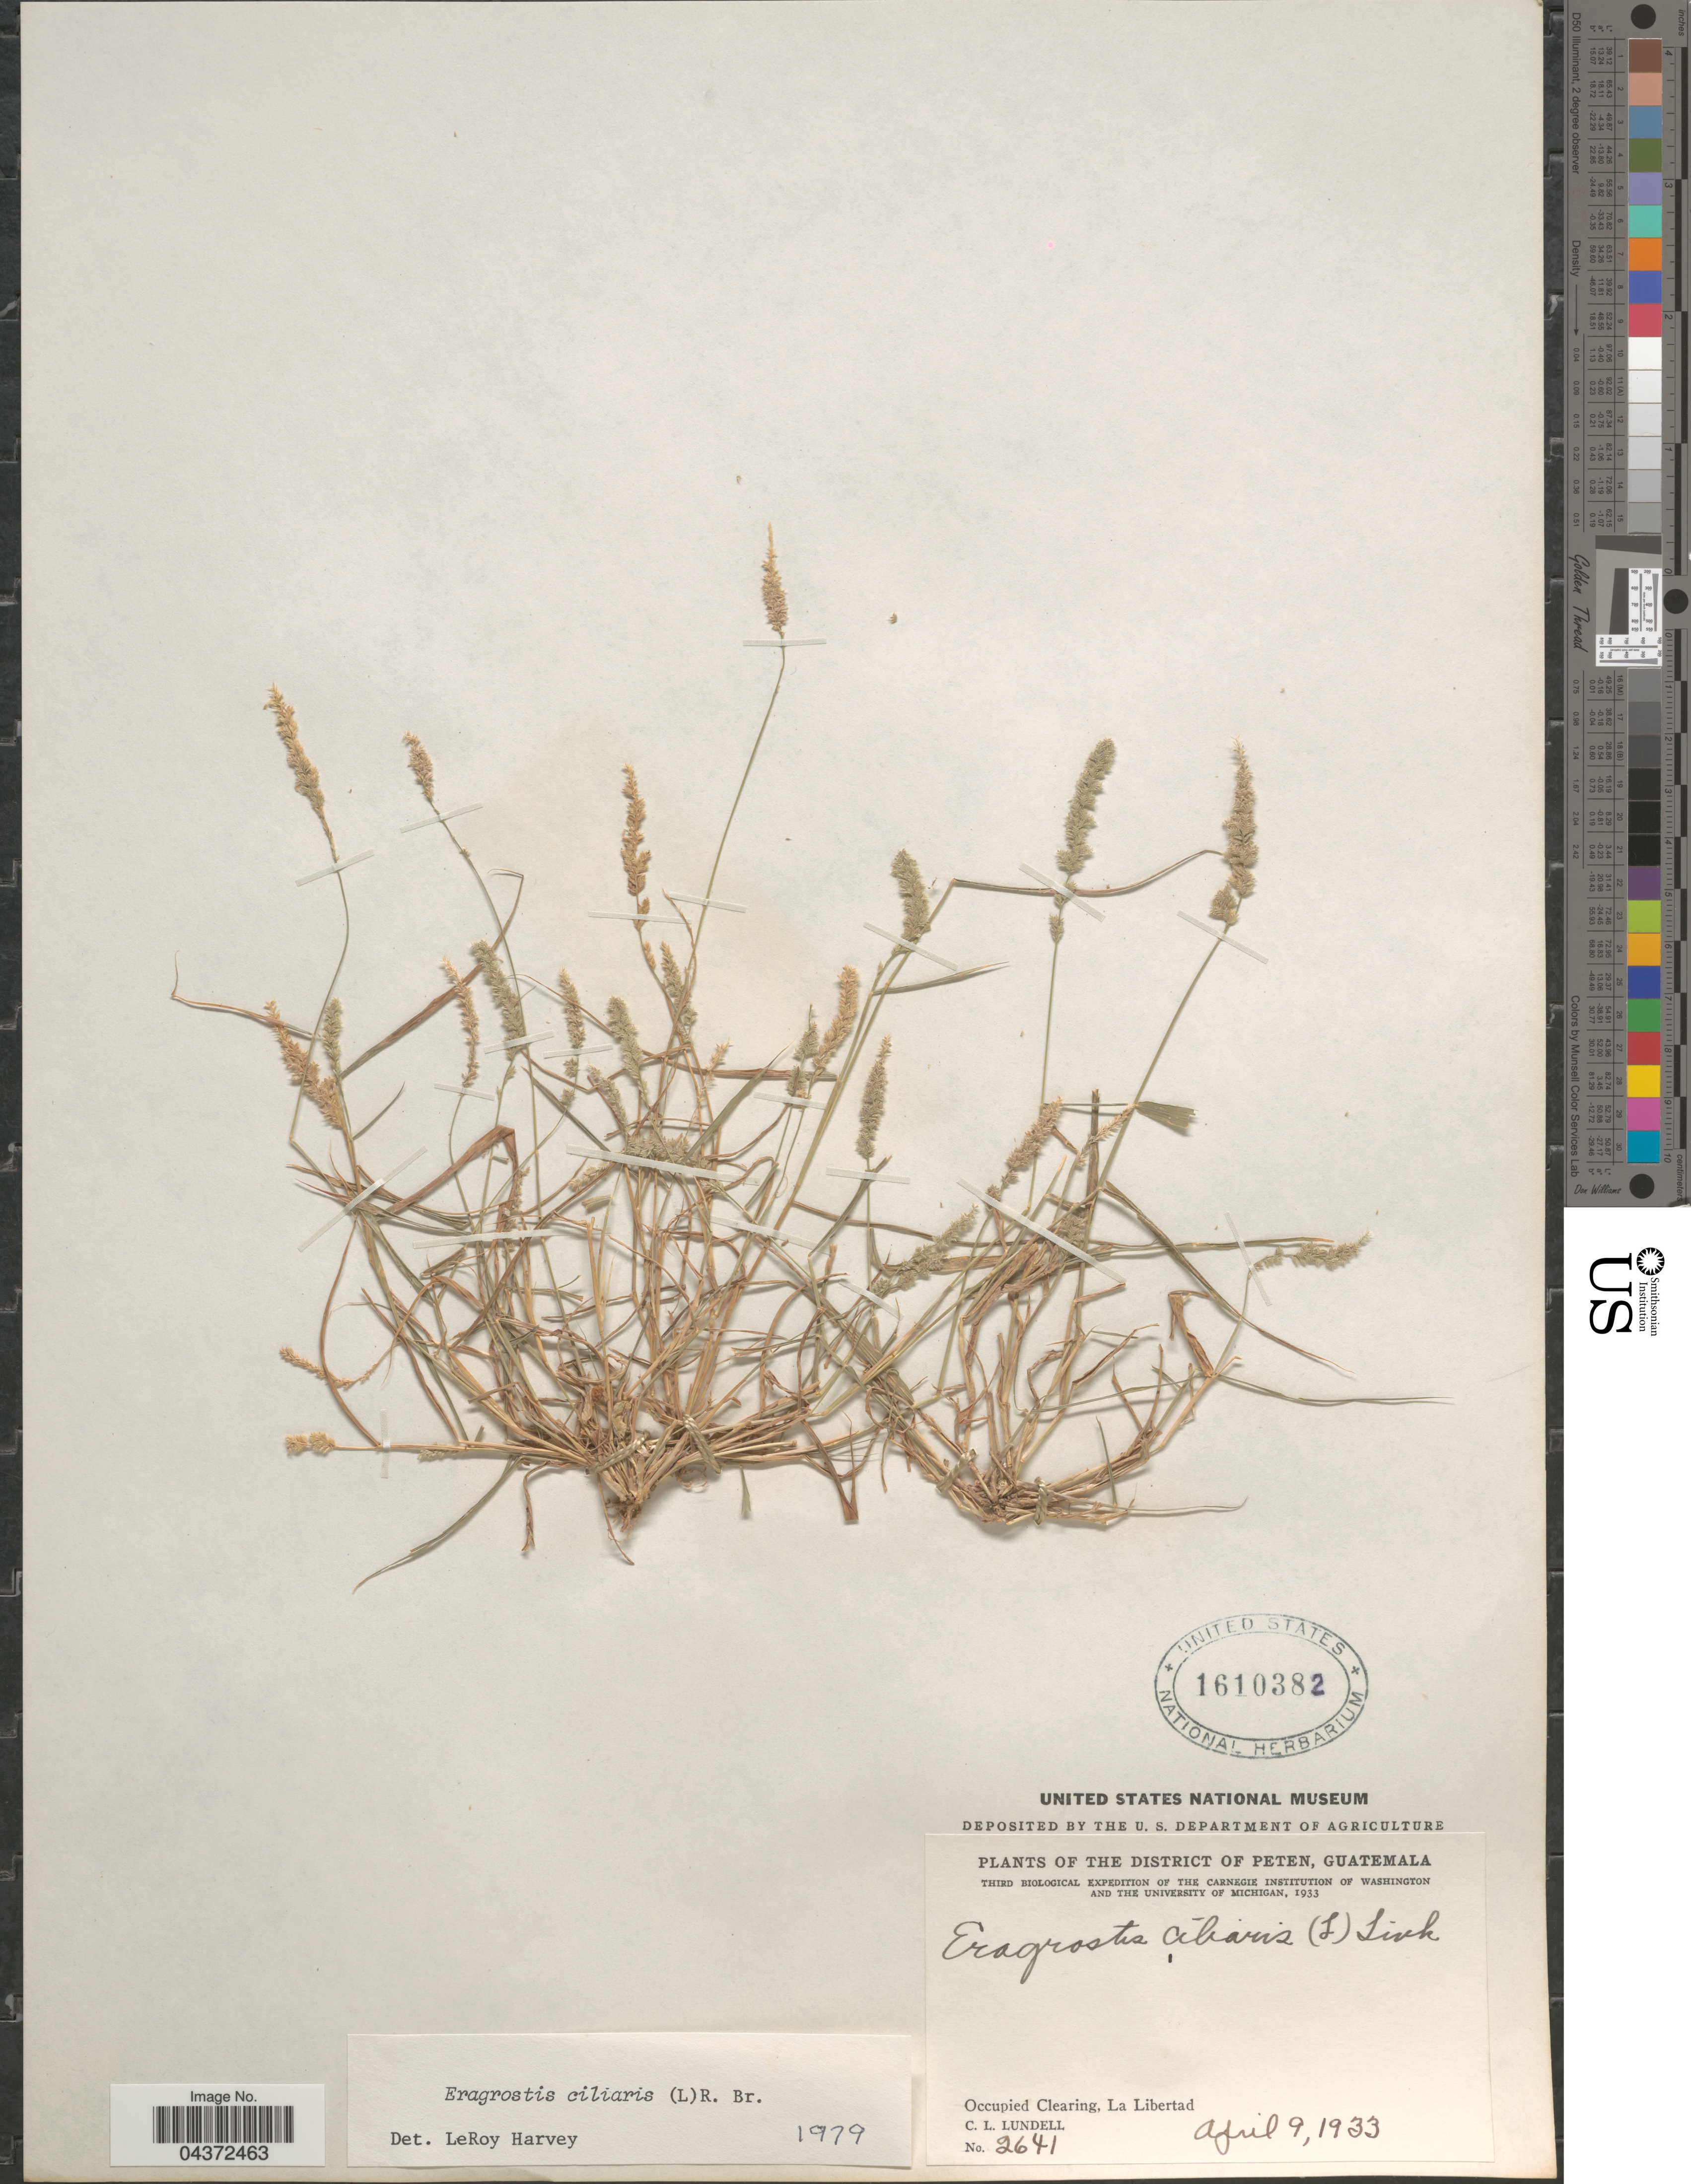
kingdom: Plantae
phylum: Tracheophyta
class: Liliopsida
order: Poales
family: Poaceae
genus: Eragrostis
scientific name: Eragrostis ciliaris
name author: (L.) R. Br.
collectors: C. L. Lundell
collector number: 2641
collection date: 1933-04-09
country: Guatemala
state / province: El Peten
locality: The District of Peten. Third Biological Expedition of the Carnegie Institution of Washington and the University of Michigan, 1933. Occupied Clearing, La Libertad.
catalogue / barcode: US 1610382